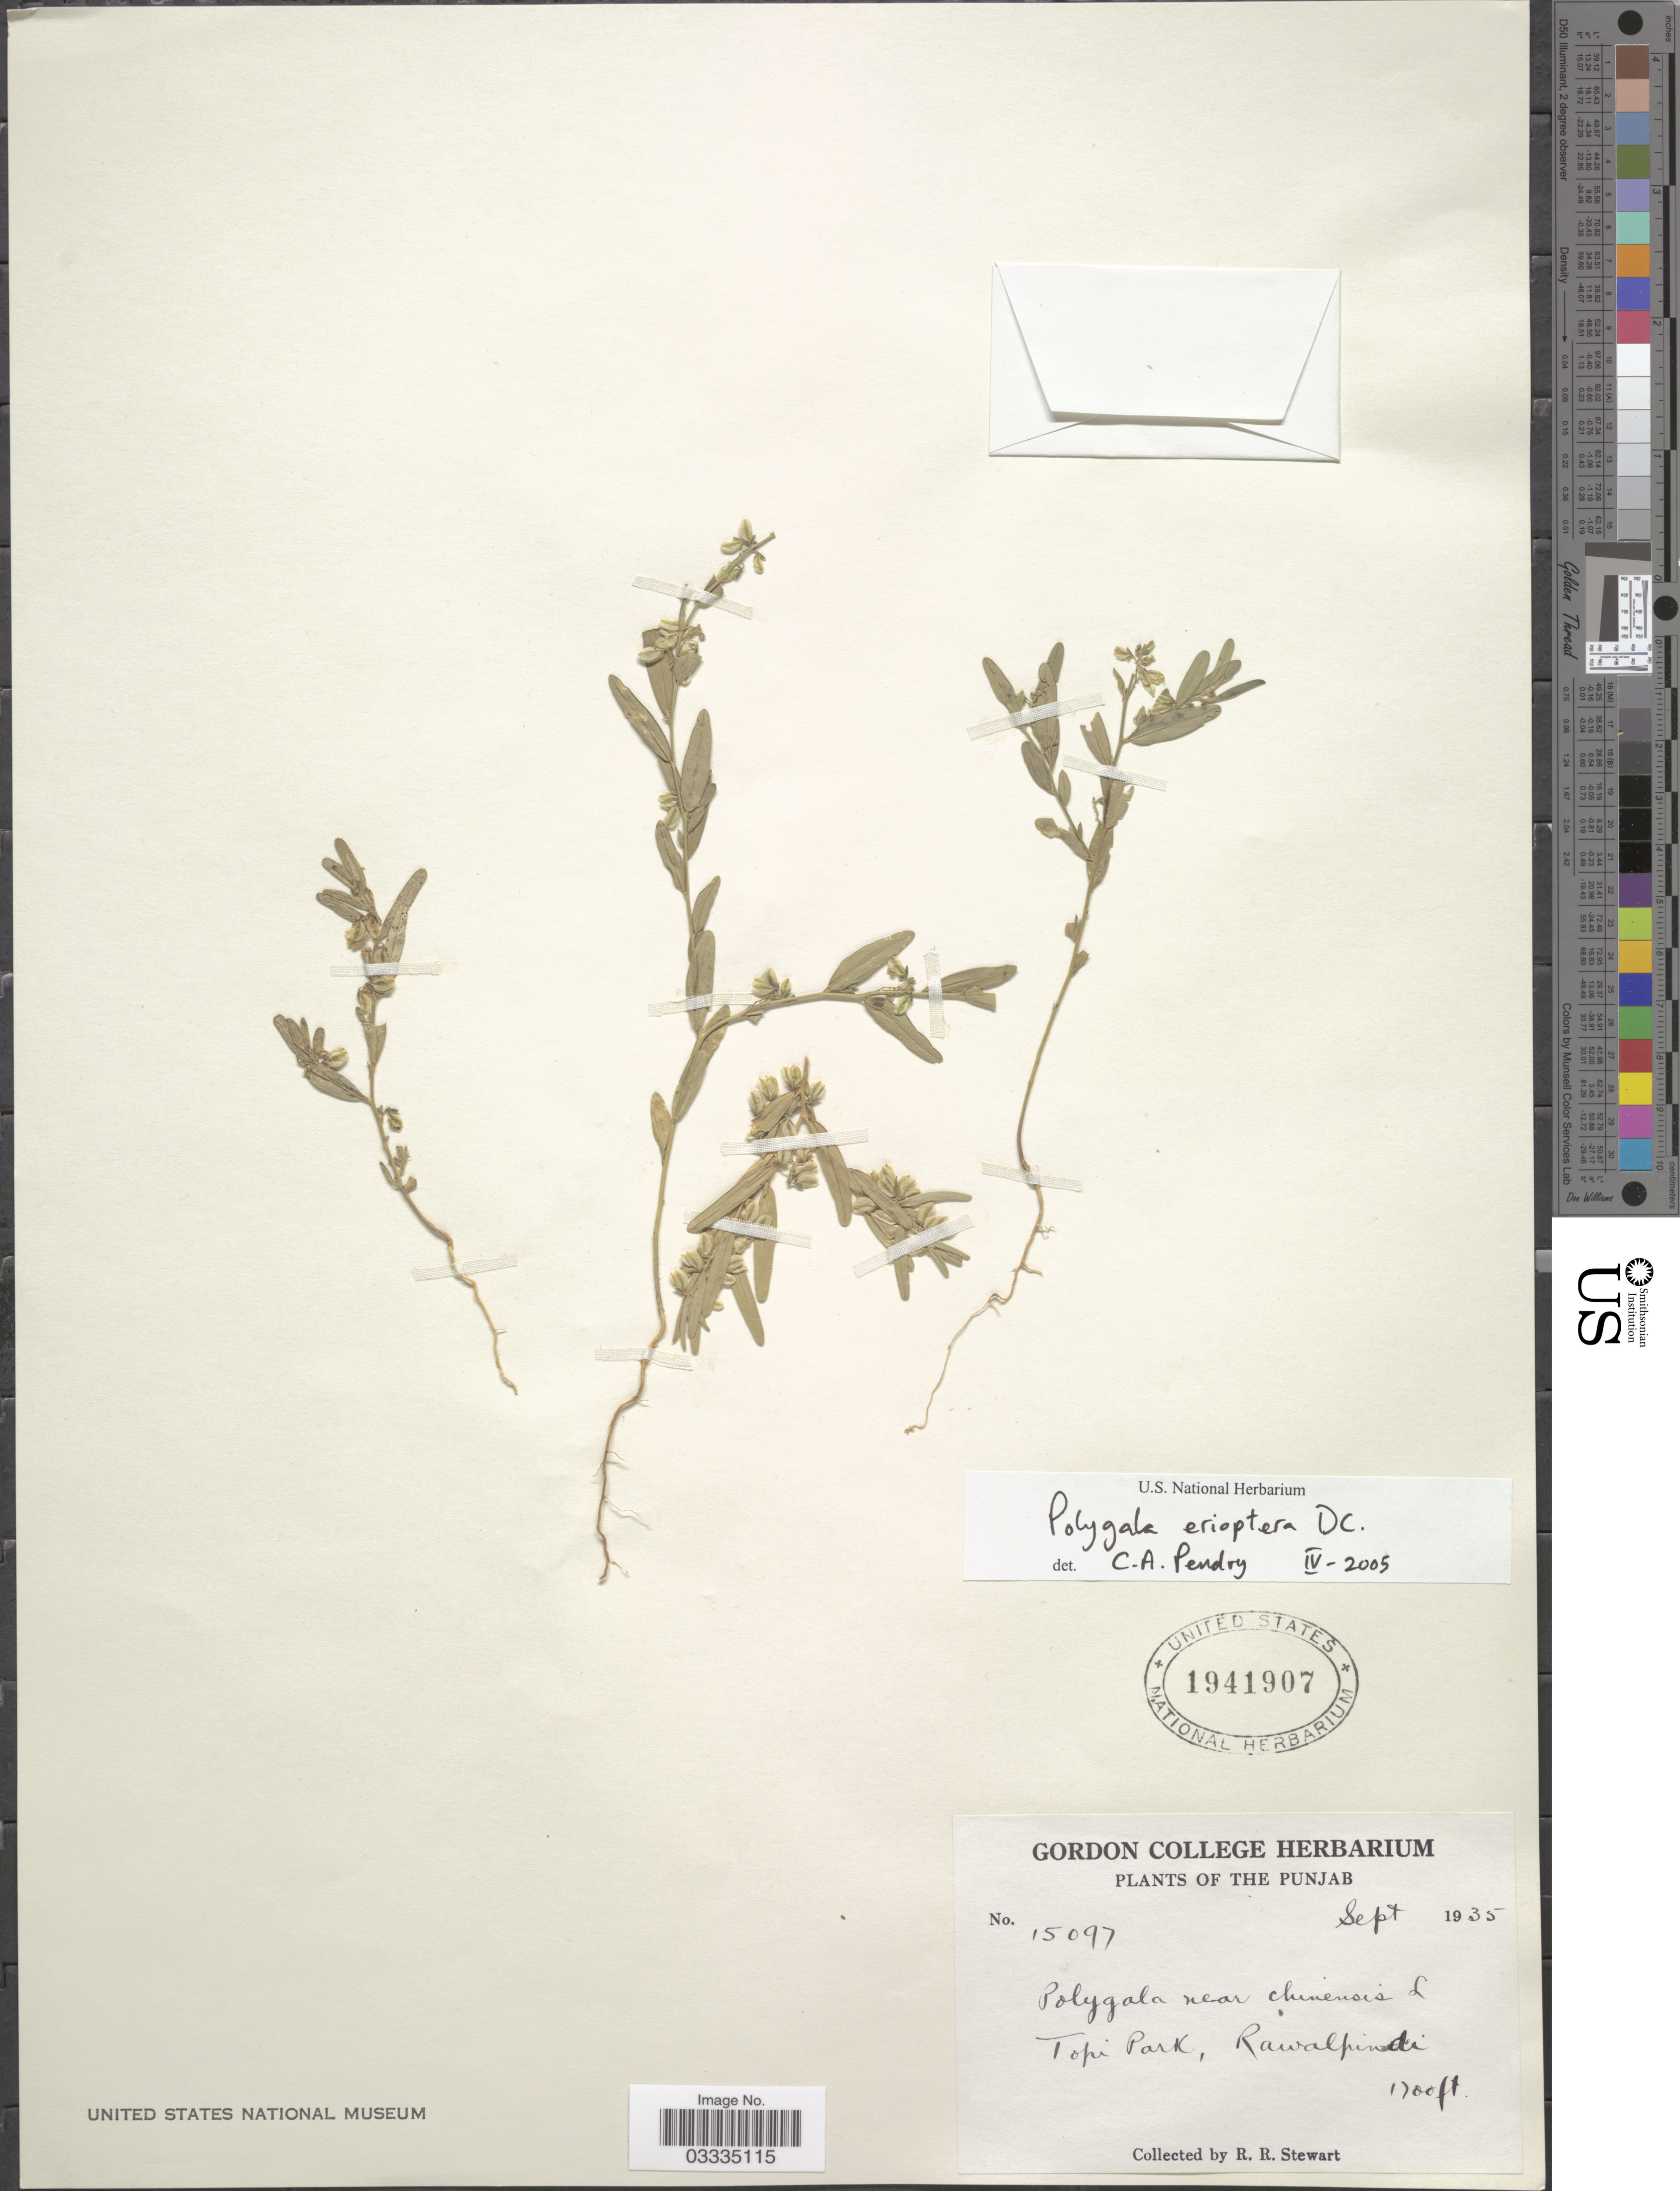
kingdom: Plantae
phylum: Tracheophyta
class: Magnoliopsida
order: Fabales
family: Polygalaceae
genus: Polygala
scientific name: Polygala erioptera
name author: DC.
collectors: R. Stewart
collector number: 15097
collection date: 1935-09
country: Pakistan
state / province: Punjab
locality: Topi Park, Rawalpindi.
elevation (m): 518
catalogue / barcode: US 1941907